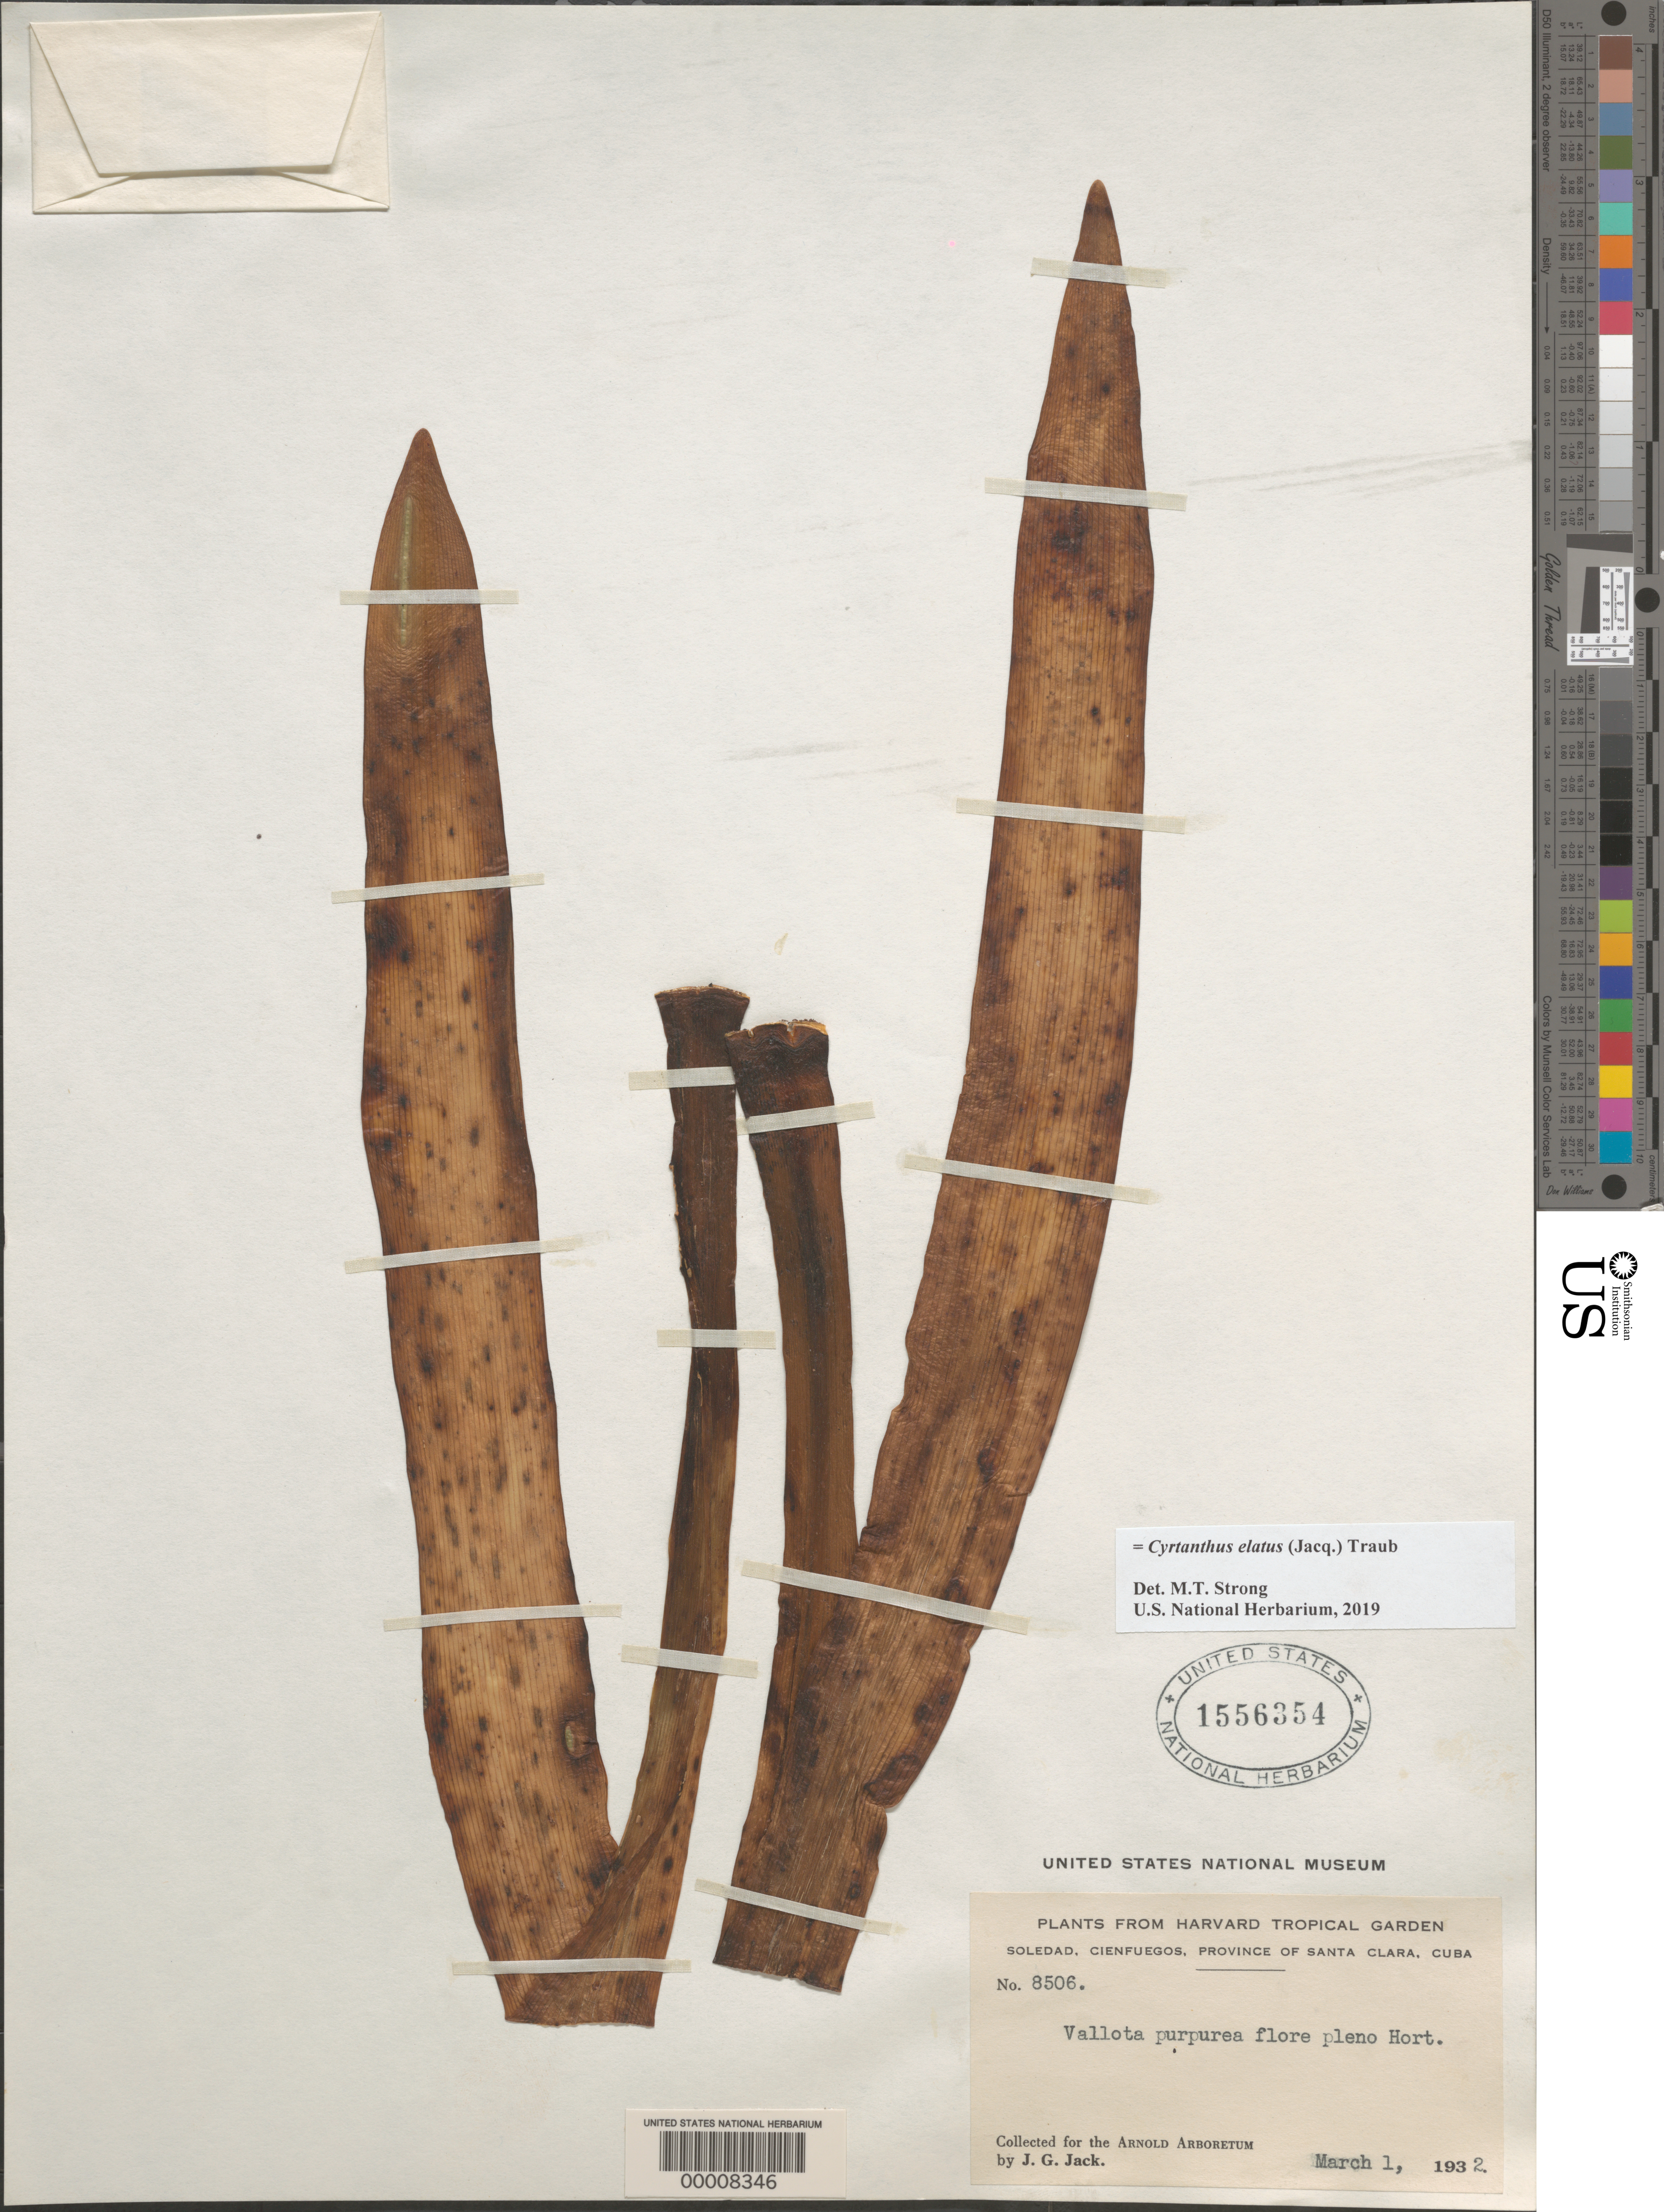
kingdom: Plantae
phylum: Tracheophyta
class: Liliopsida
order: Asparagales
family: Amaryllidaceae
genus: Cyrtanthus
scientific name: Cyrtanthus elatus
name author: (Jacq.) Traub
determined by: Strong, Mark T., (BOT), Smithsonian Institution - National Museum of Natural History (UNITED STATES)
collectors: J. G. Jack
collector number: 8506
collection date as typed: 01 Mar 1932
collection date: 1932-03-01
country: Cuba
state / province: Las Villas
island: Greater Antilles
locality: Cienfuegos, solidad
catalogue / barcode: US 1556354